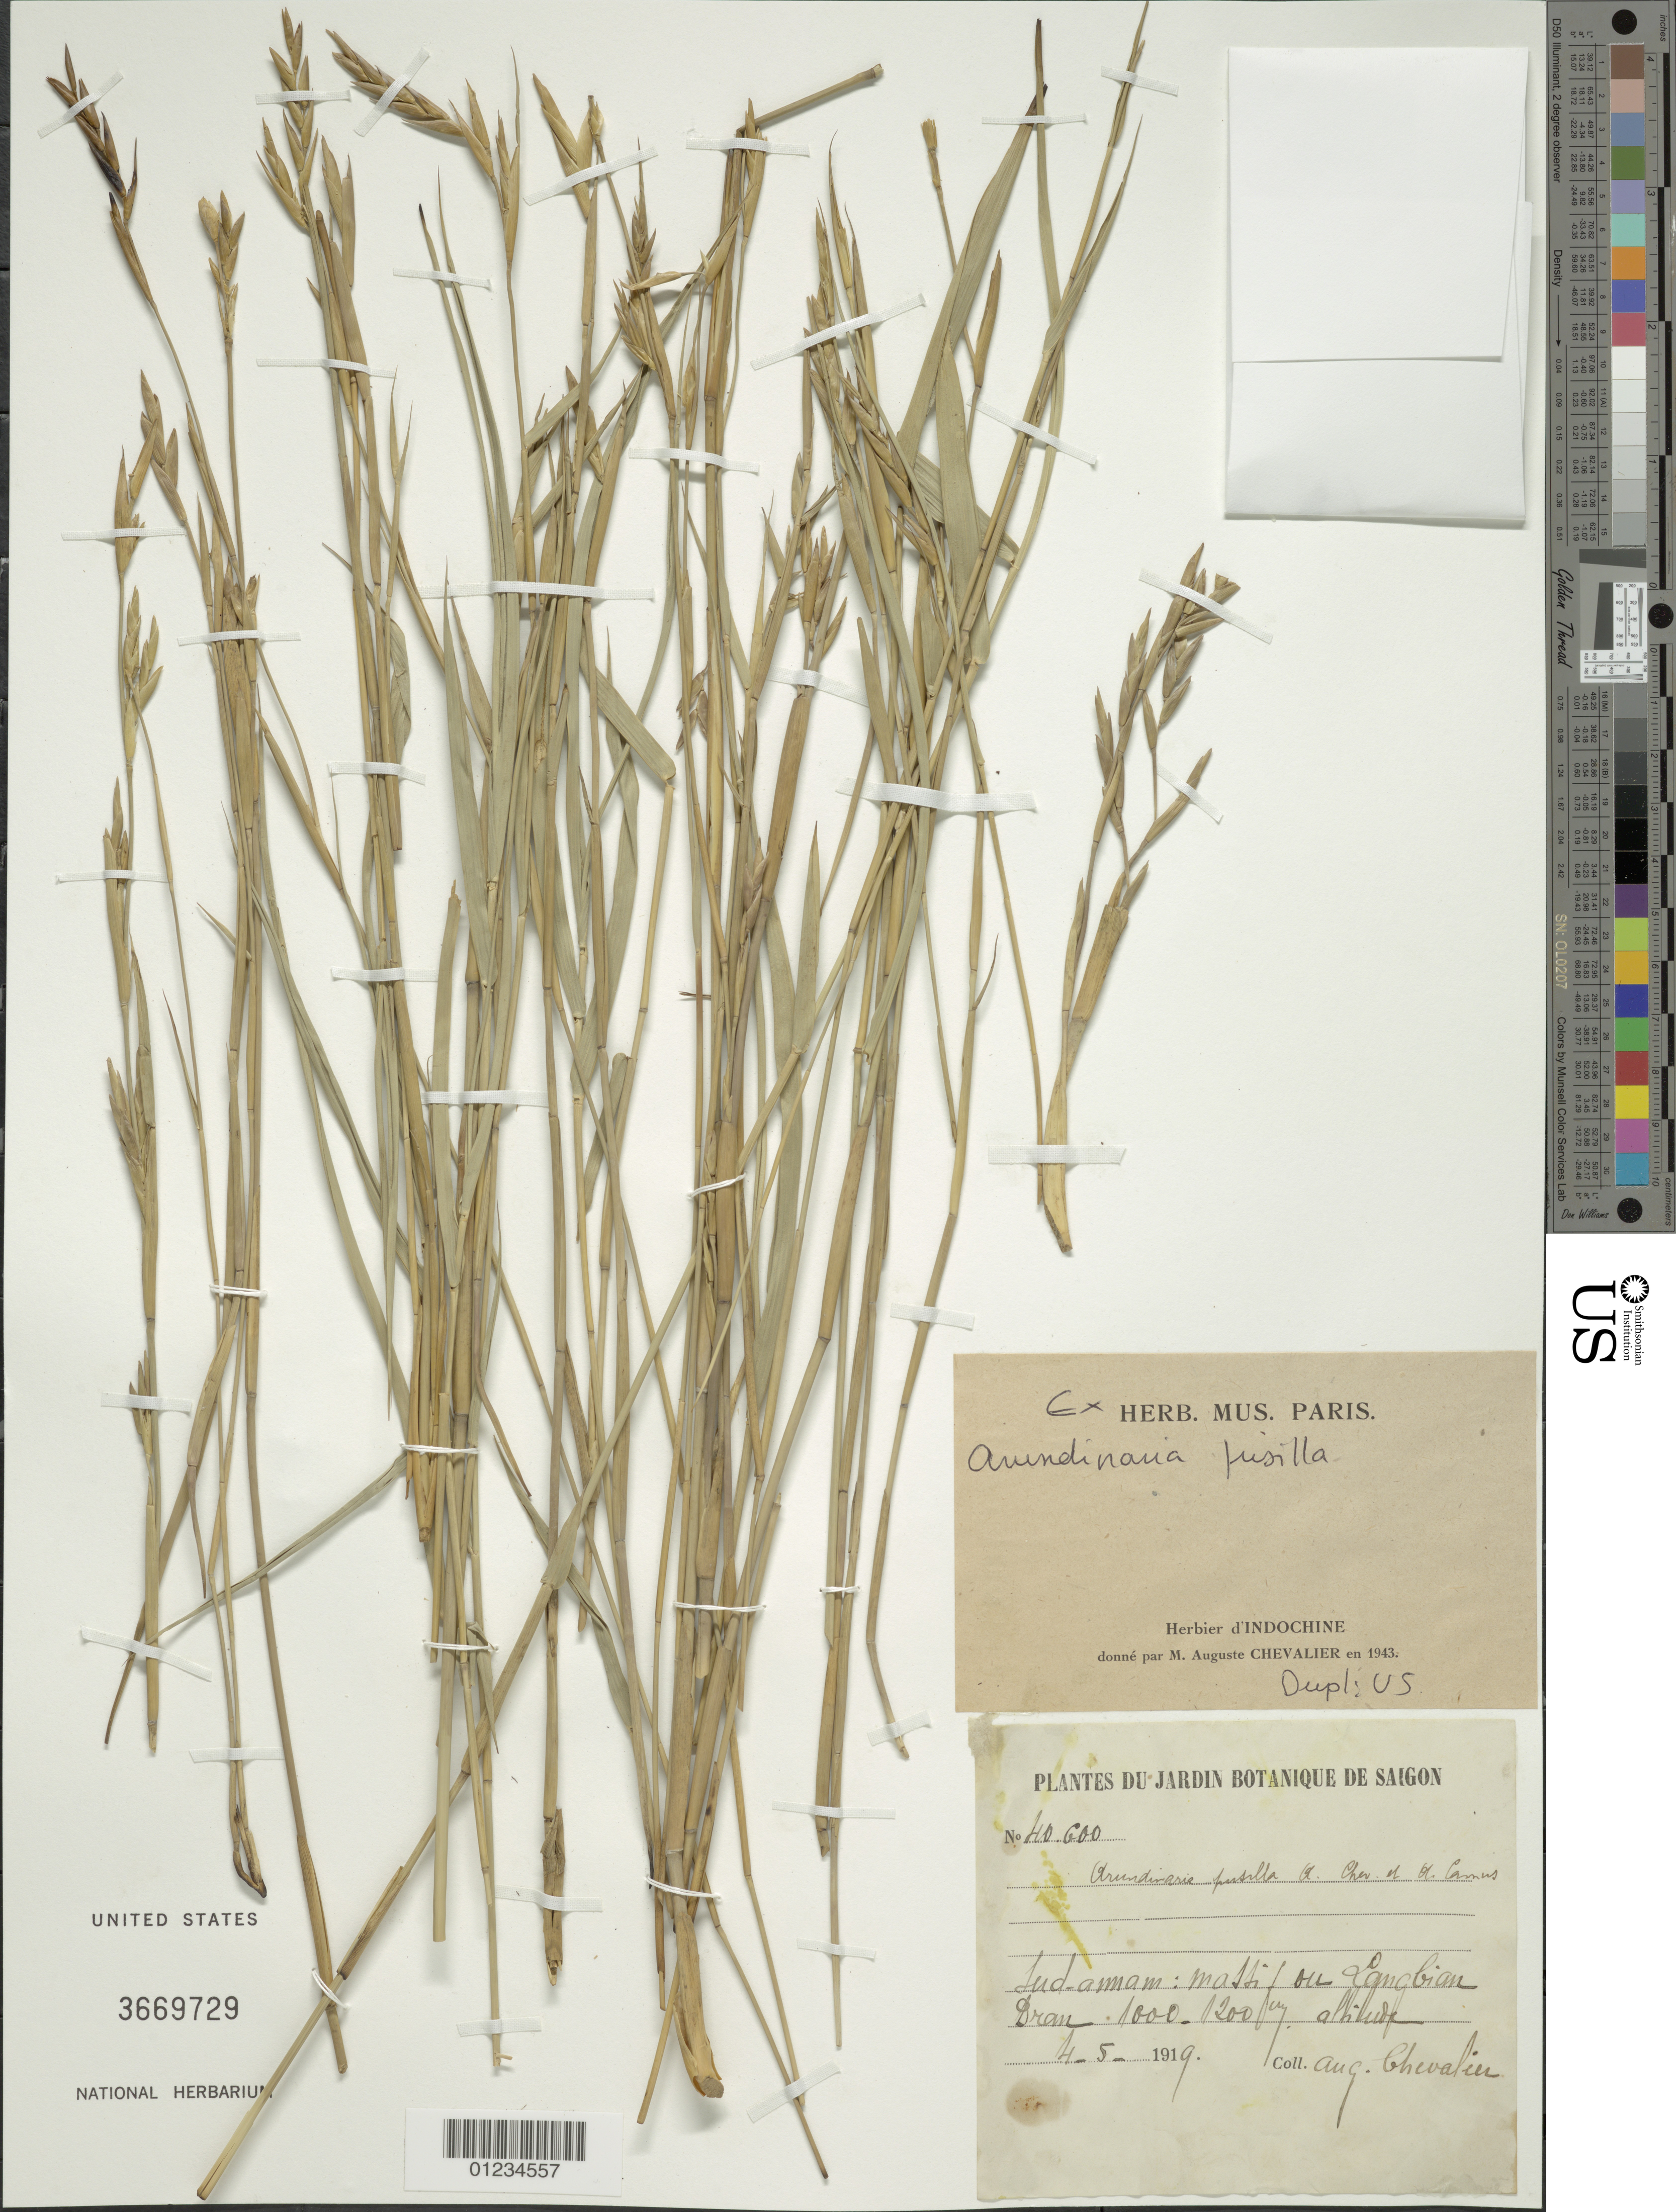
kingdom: Plantae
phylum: Tracheophyta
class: Liliopsida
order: Poales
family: Poaceae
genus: Arundinaria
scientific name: Arundinaria pusilla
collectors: A. J. Chevalier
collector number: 40600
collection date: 1919-05-04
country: Vietnam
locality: Sud-Annam: massif ou Longbien. Dram.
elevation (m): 1200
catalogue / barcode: US 3669729